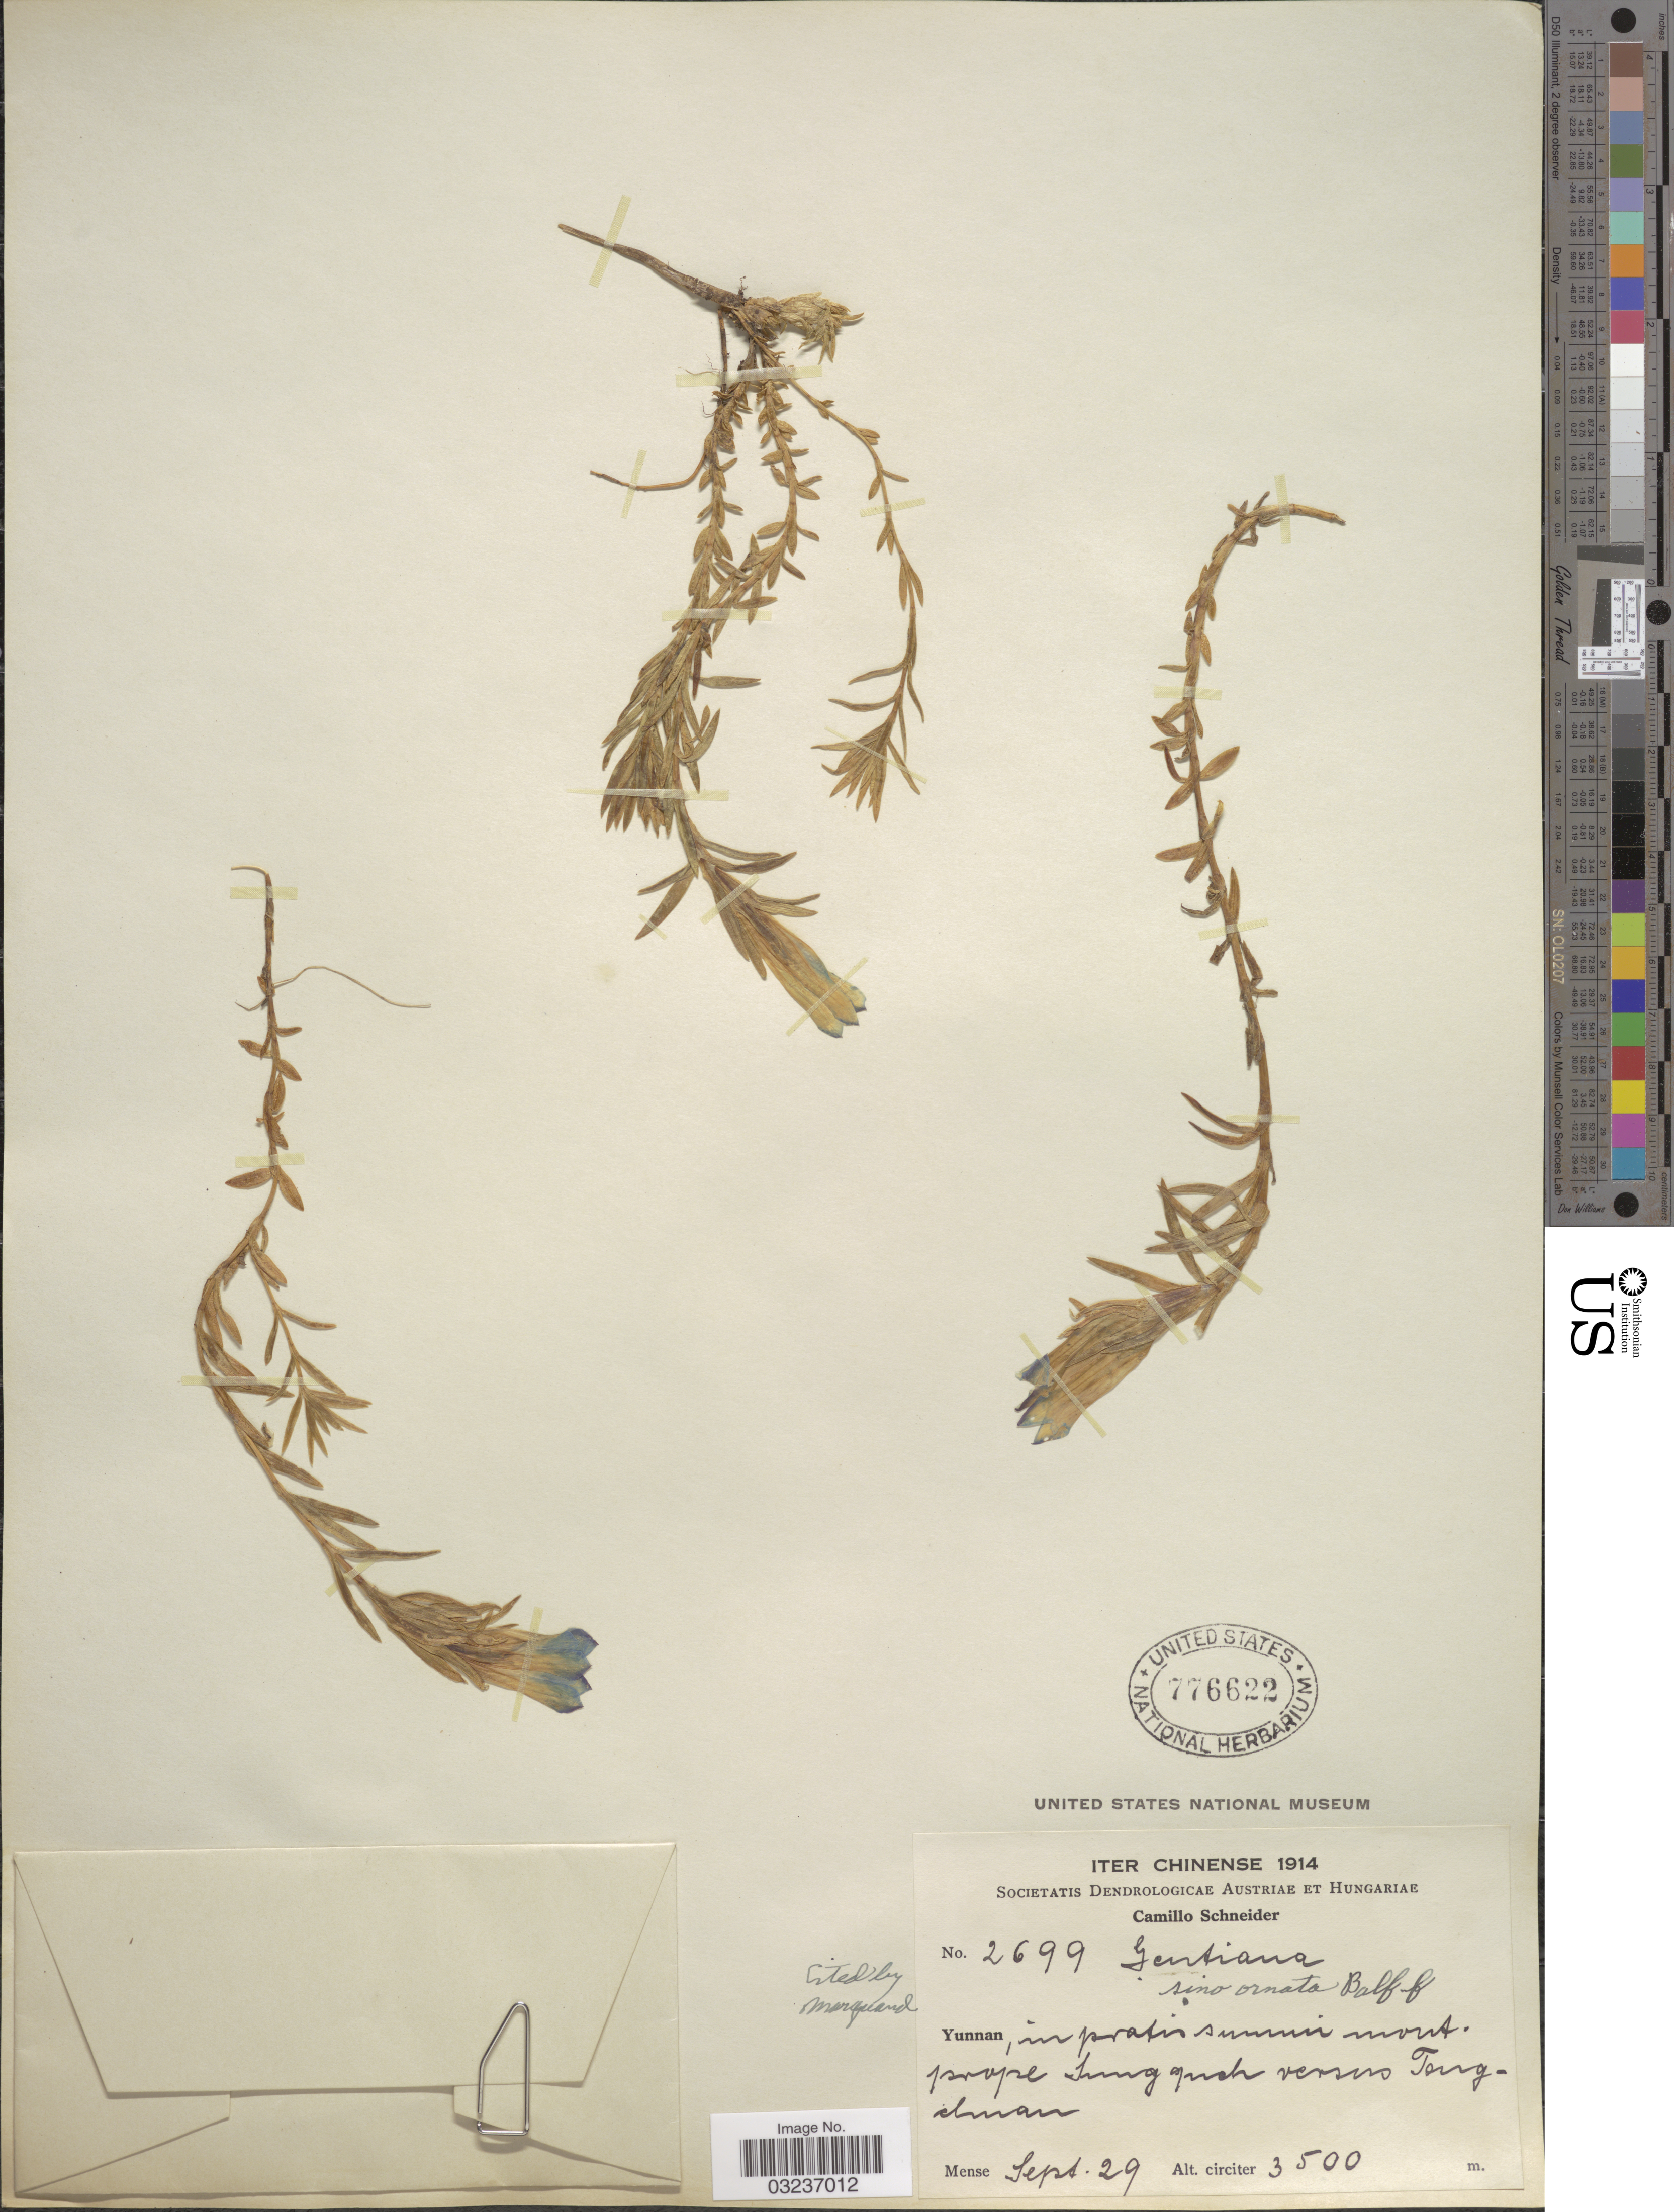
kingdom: Plantae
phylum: Tracheophyta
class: Magnoliopsida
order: Gentianales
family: Gentianaceae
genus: Gentiana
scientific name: Gentiana sino-ornata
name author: Balf. f.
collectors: C. K. Schneider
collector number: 2699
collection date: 1914-09-29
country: China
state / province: Yunnan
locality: Yunnan, in pratis summit mont. prope Sungqush [interpreted] versus Tengchuan.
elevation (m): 3500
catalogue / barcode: US 776622